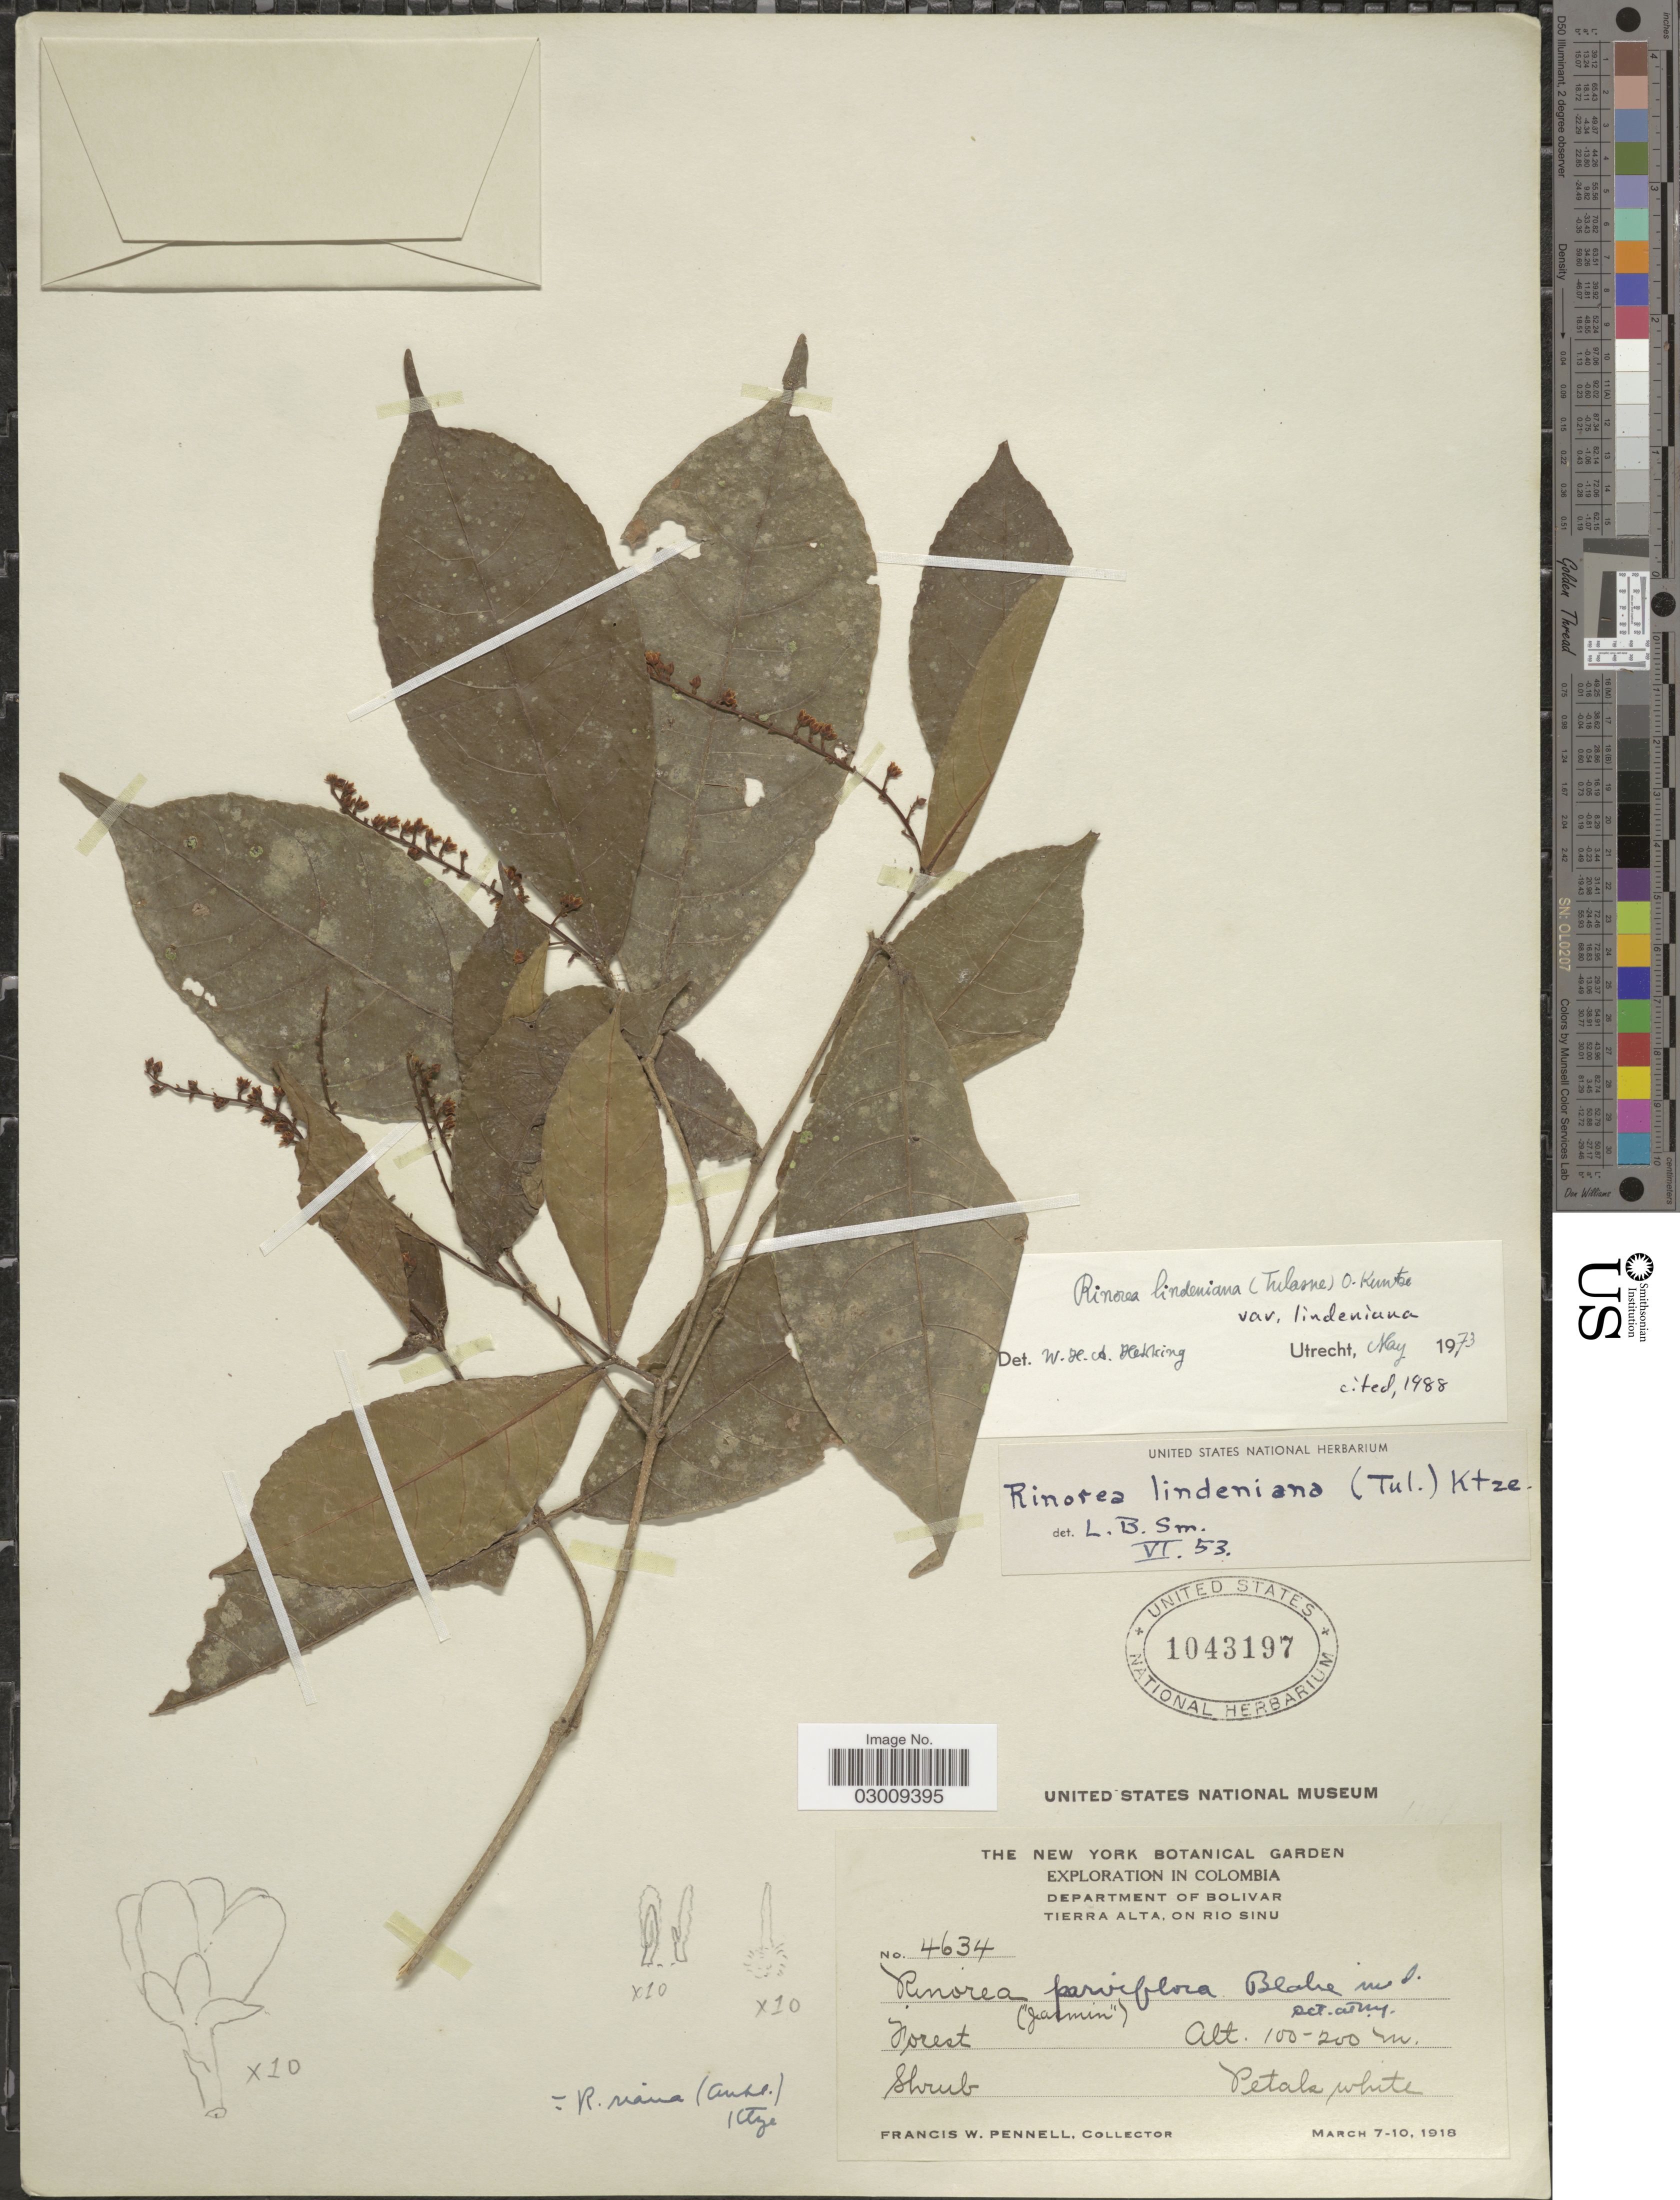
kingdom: Plantae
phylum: Tracheophyta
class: Magnoliopsida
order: Malpighiales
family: Violaceae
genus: Rinorea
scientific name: Rinorea lindeniana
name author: (Tul.) Kuntze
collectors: F. W. Pennell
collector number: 4634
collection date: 1918-03-07/1918-03-10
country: Colombia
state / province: Bolívar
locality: Department of Bolivar. Tierra Alta, on Rio Sinu.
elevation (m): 100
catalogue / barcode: US 1043197